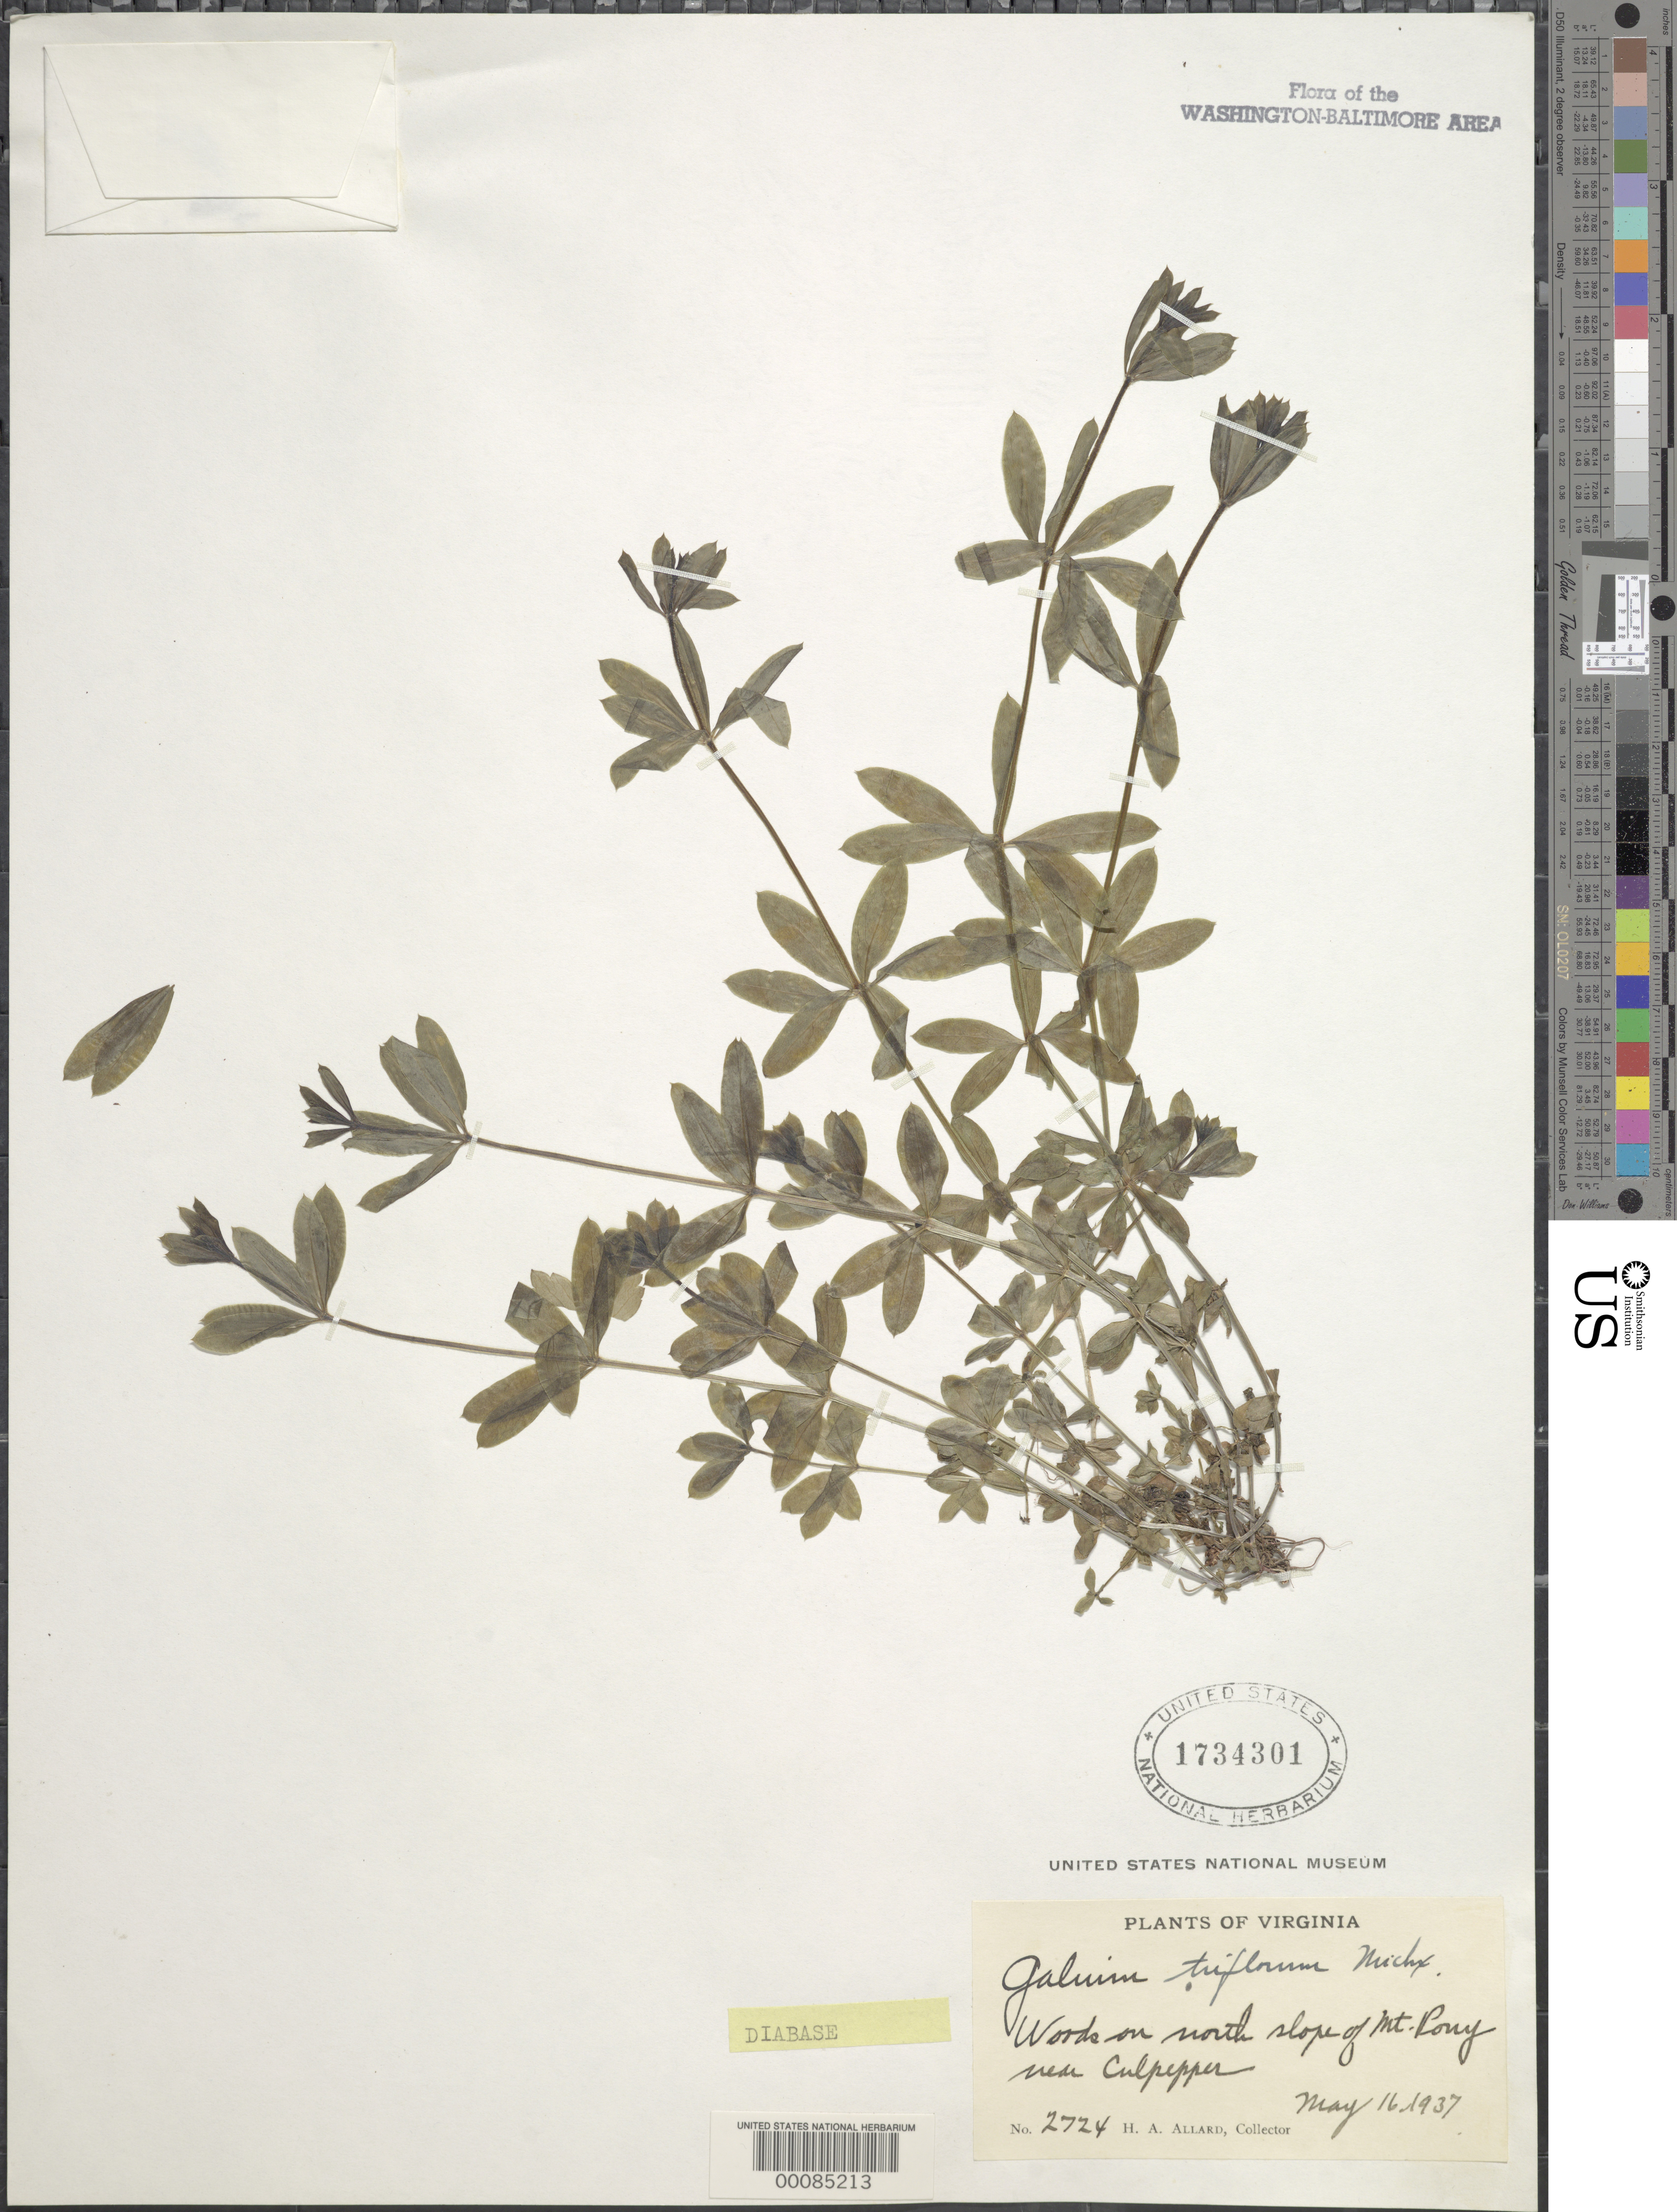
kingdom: Plantae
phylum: Tracheophyta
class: Magnoliopsida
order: Gentianales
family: Rubiaceae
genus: Galium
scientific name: Galium triflorum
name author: Michx.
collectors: H. A. Allard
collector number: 2724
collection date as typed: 16 May 1937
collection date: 1937-05-16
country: United States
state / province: Virginia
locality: Slope of Mt. Pony near Culpepper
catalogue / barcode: US 1734301